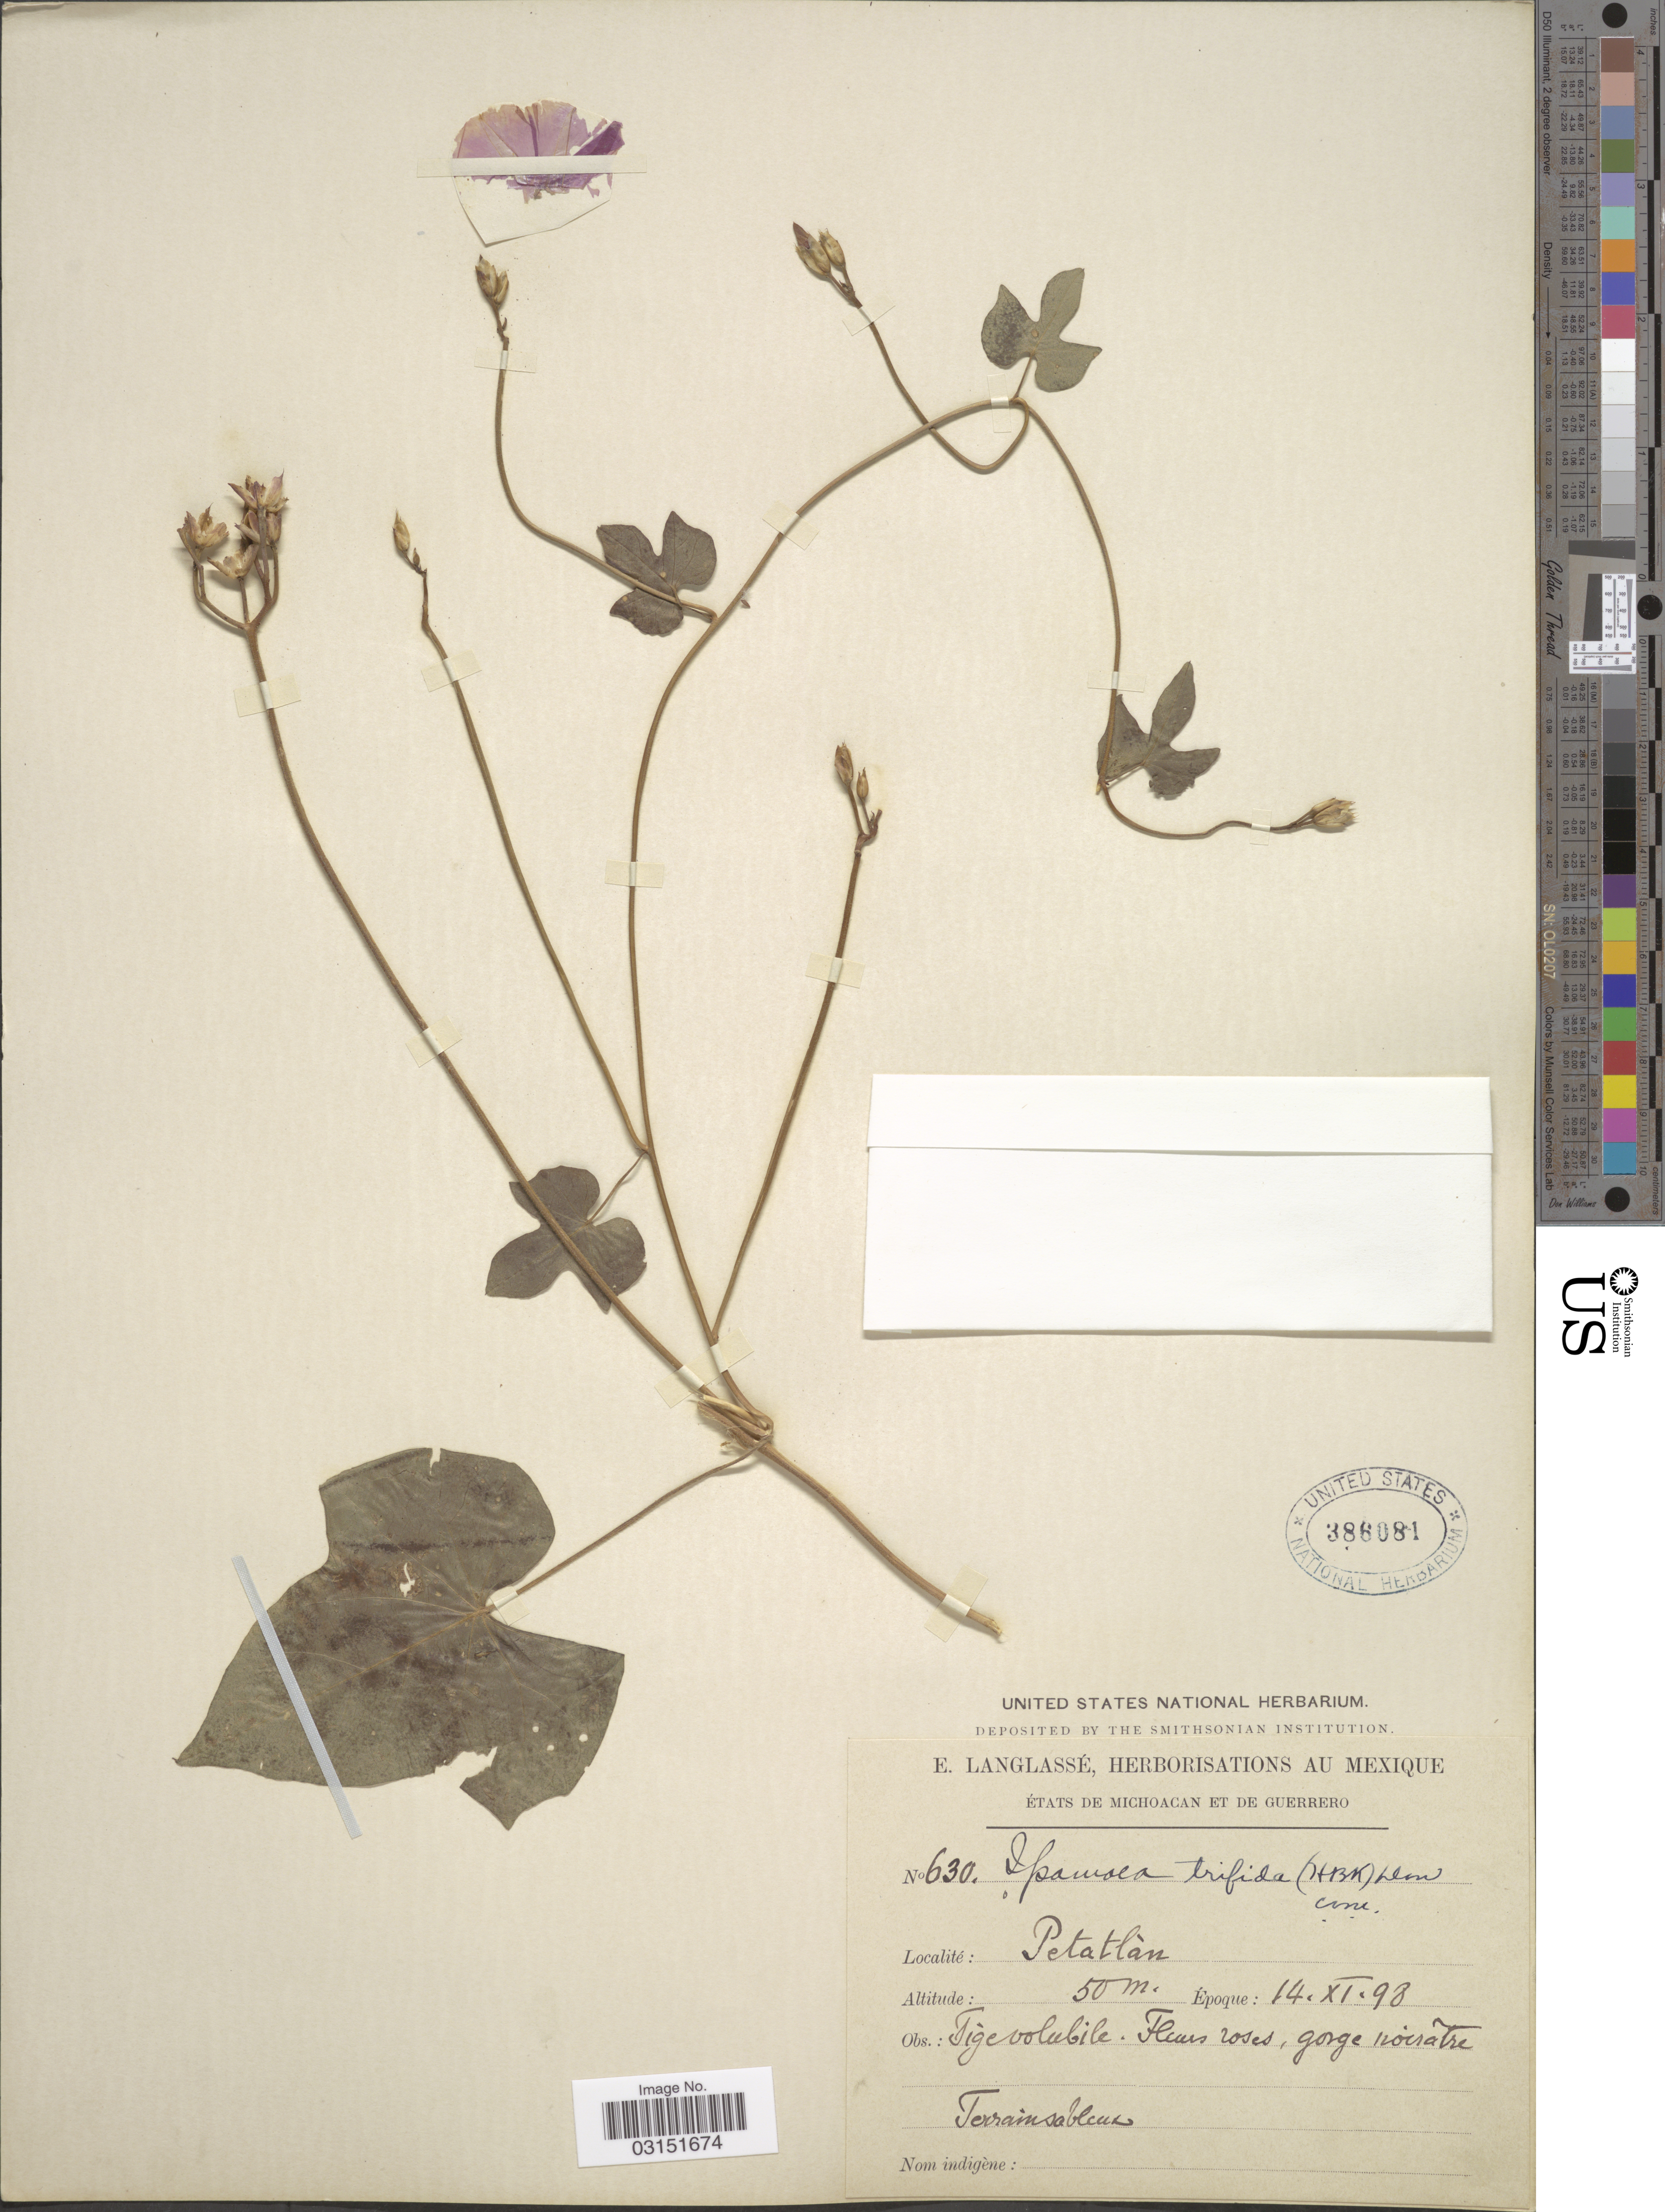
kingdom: Plantae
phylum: Tracheophyta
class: Magnoliopsida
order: Solanales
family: Convolvulaceae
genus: Ipomoea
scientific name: Ipomoea trifida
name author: (Kunth) G. Don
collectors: E. Langlassé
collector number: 630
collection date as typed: Transcribed d/m/y: 14/11/98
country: Mexico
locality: États de Michoacan et de Guerrero. Petatlán.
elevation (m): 50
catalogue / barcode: US 386081